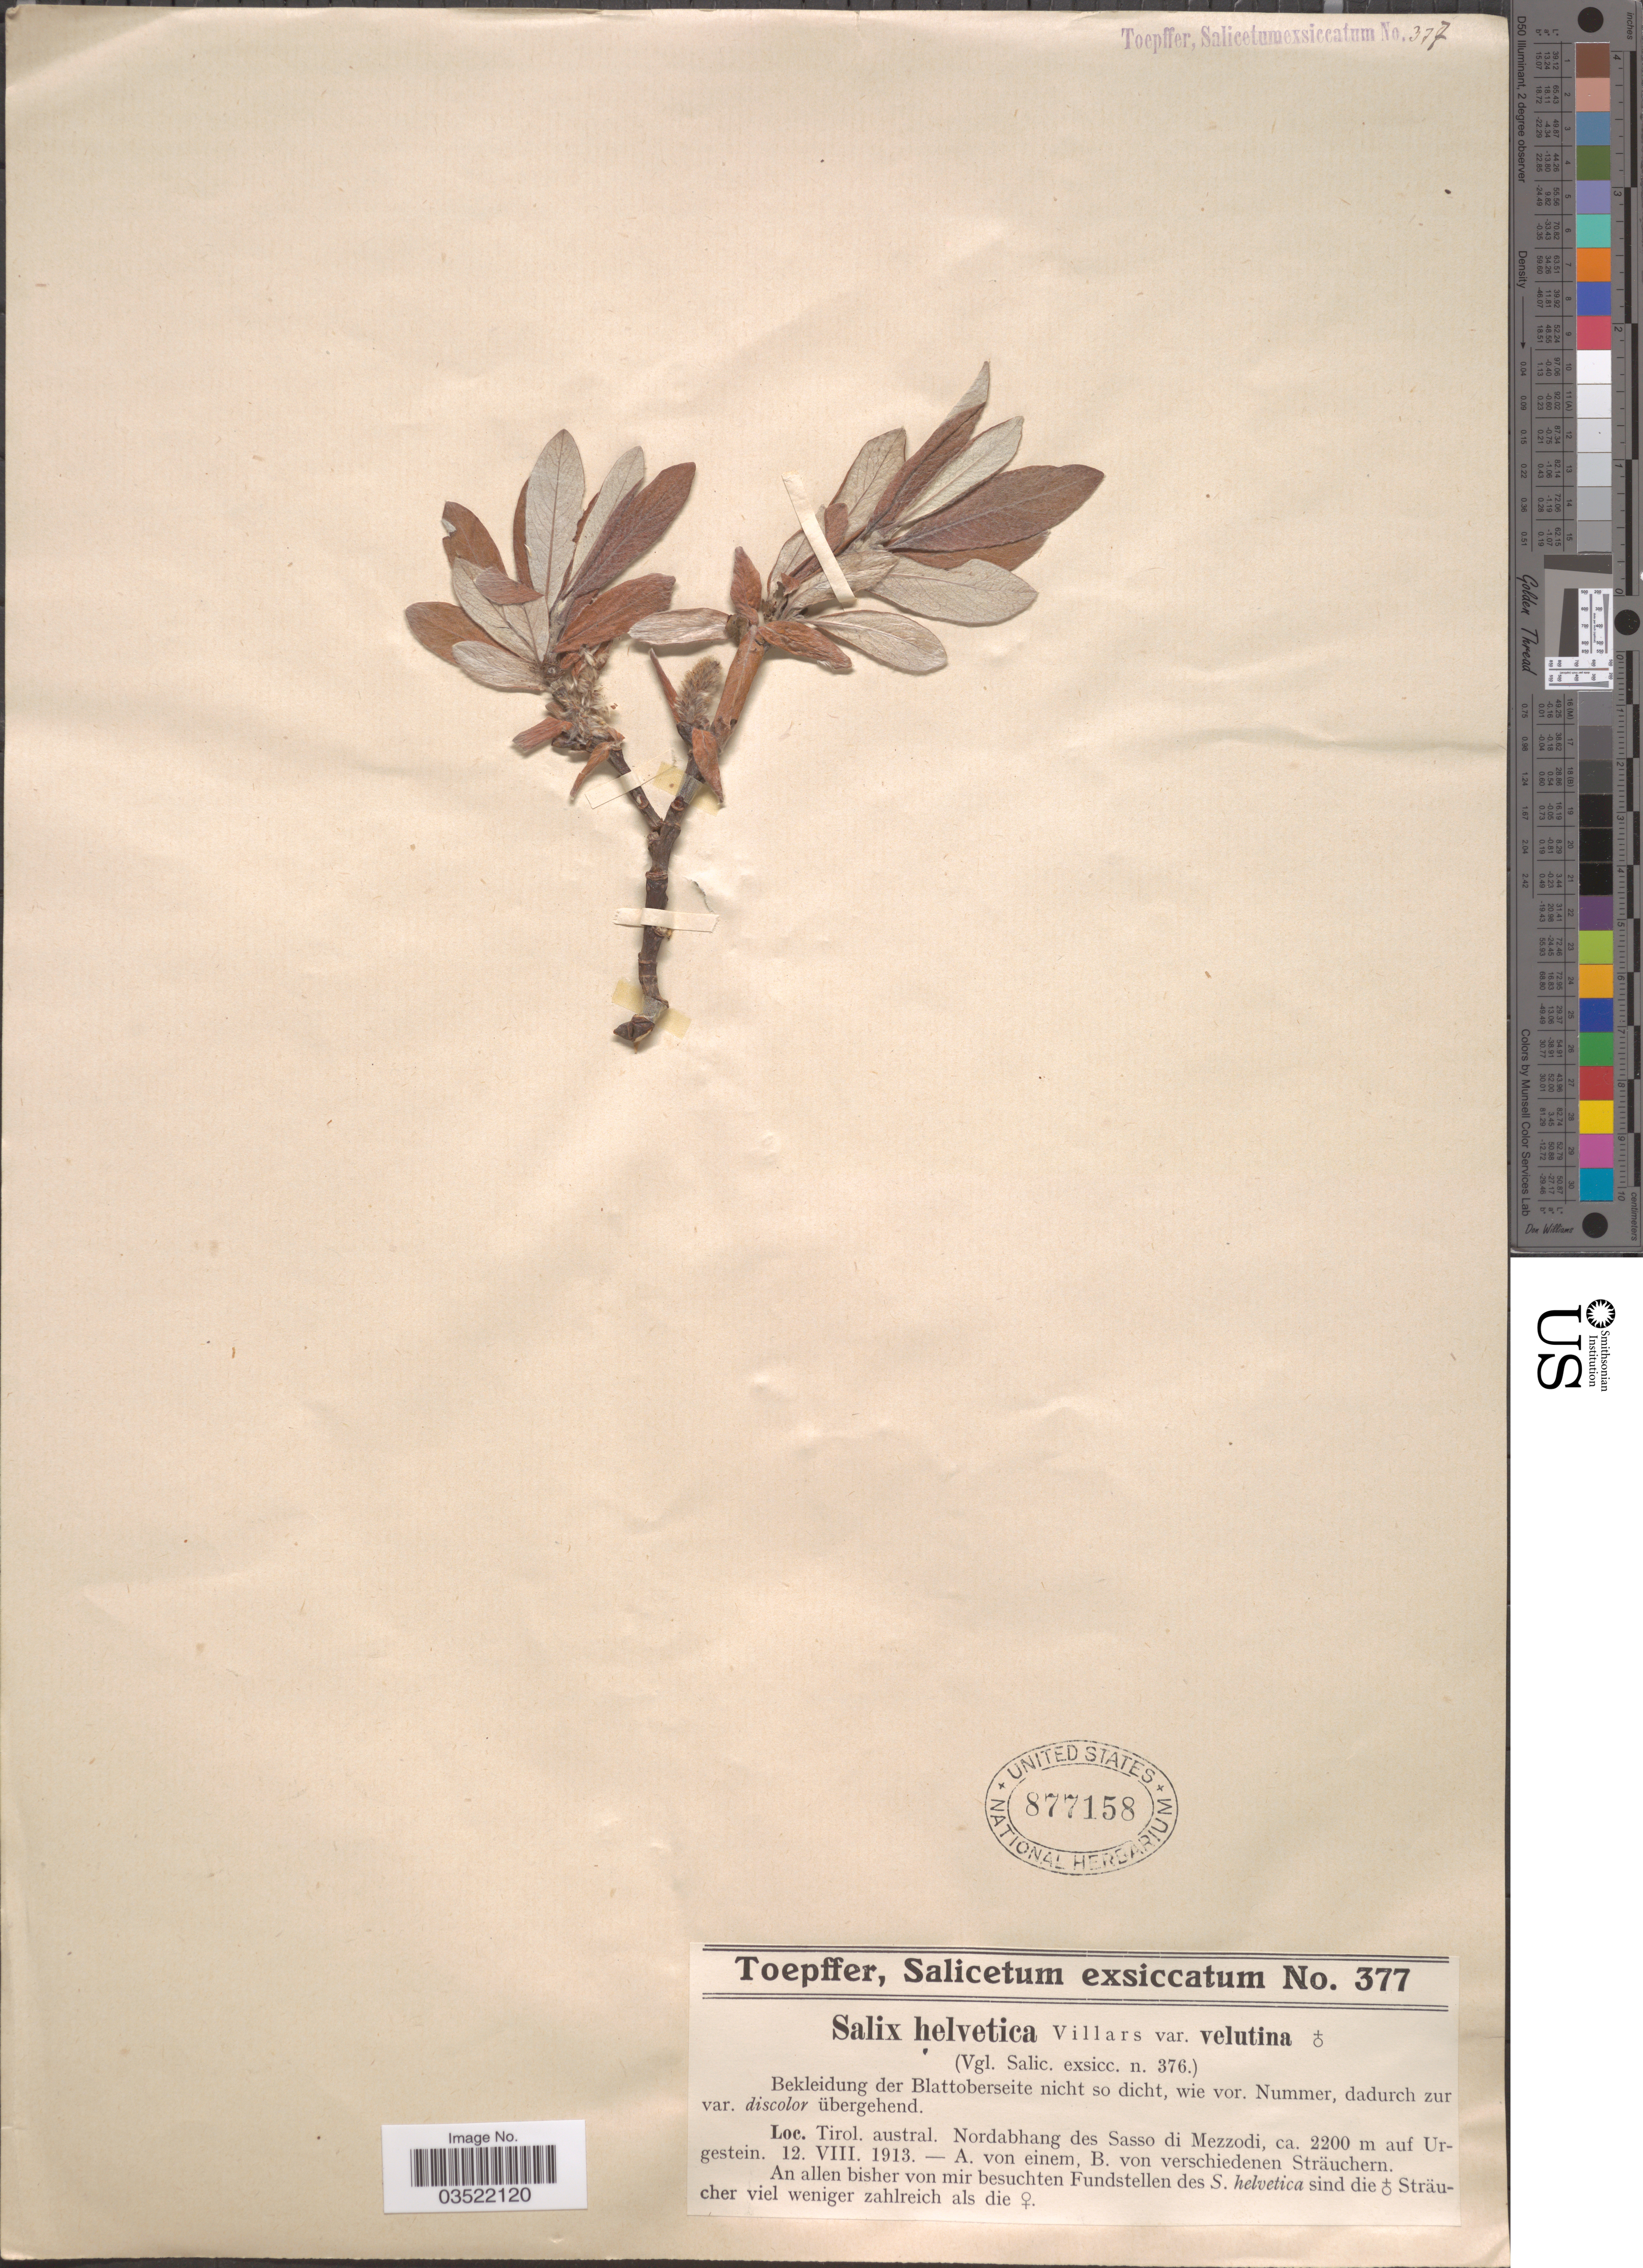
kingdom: Plantae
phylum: Tracheophyta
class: Magnoliopsida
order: Malpighiales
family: Salicaceae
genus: Salix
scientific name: Salix helvetica var. velutina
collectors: A. Toepffer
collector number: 377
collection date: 1913-08-12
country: Austria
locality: Tirol. austral. Nordabhang des Sasso di Mezzodi, auf Urgestein.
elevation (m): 2200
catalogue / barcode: US 877158